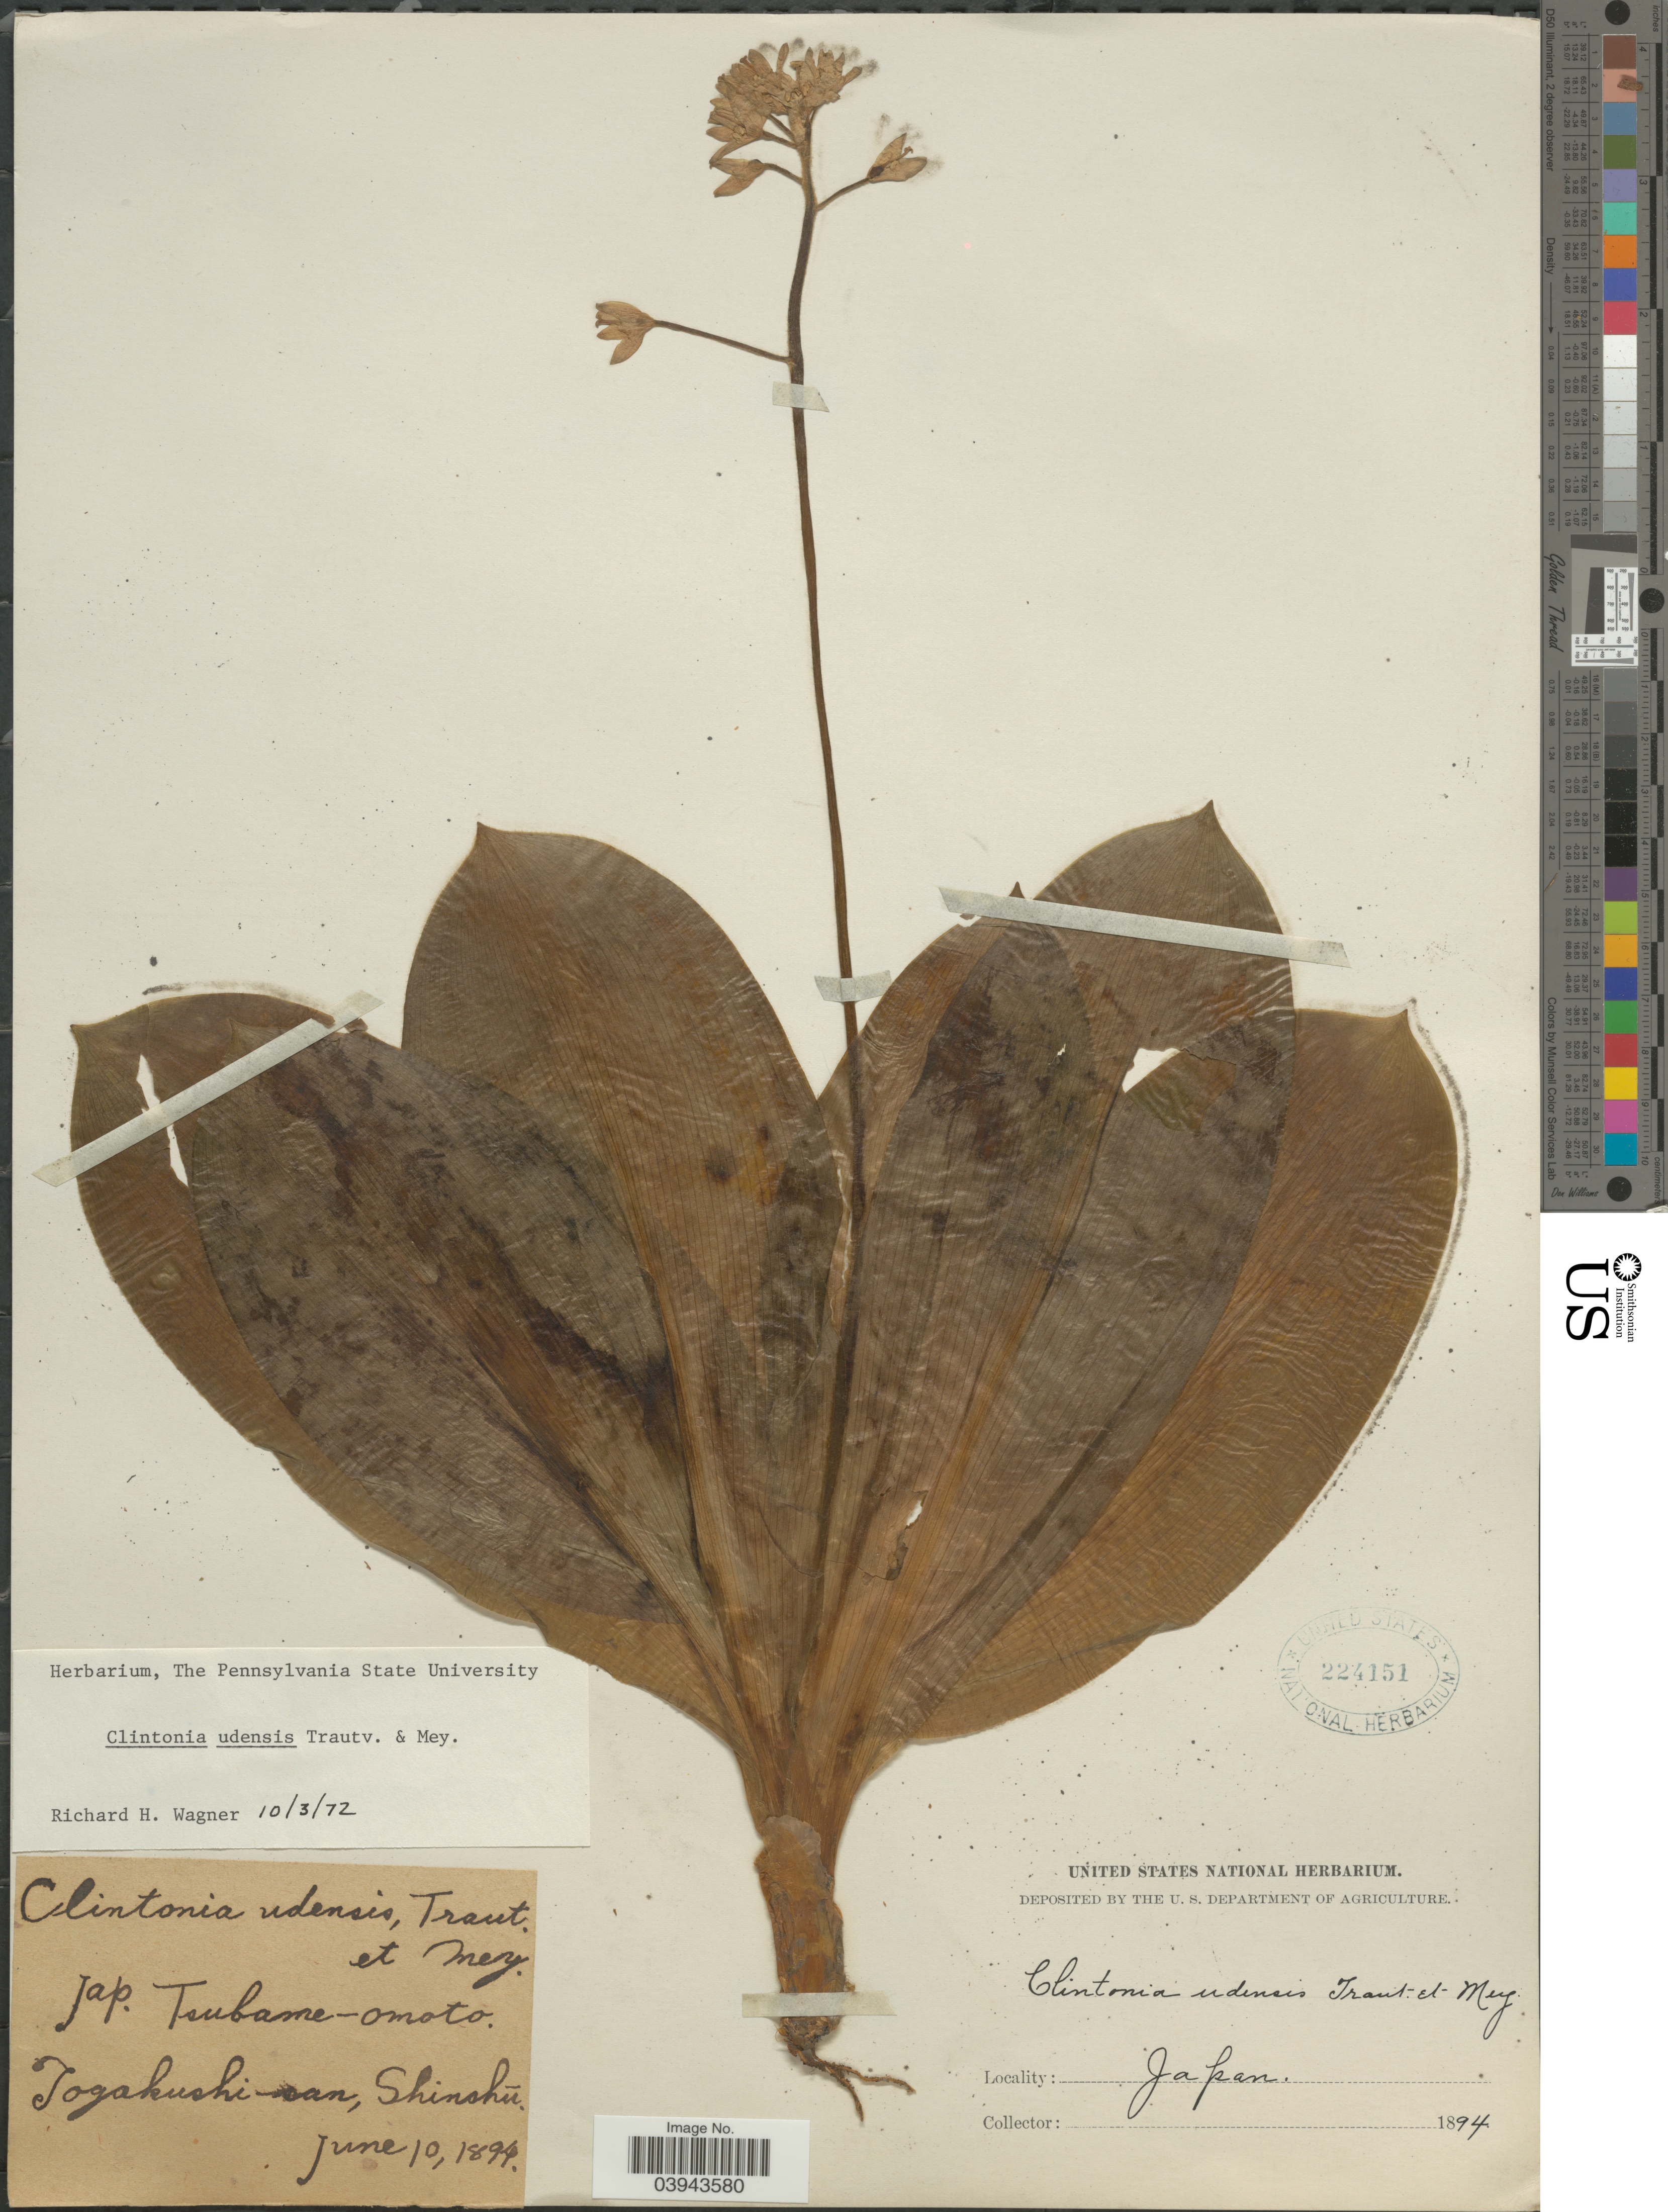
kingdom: Plantae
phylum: Tracheophyta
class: Liliopsida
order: Liliales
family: Liliaceae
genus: Clintonia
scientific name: Clintonia udensis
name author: Trautv. & C.A. Mey.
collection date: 1894-06-10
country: Japan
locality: Togakushi-san, Shinoshu.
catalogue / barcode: US 224151